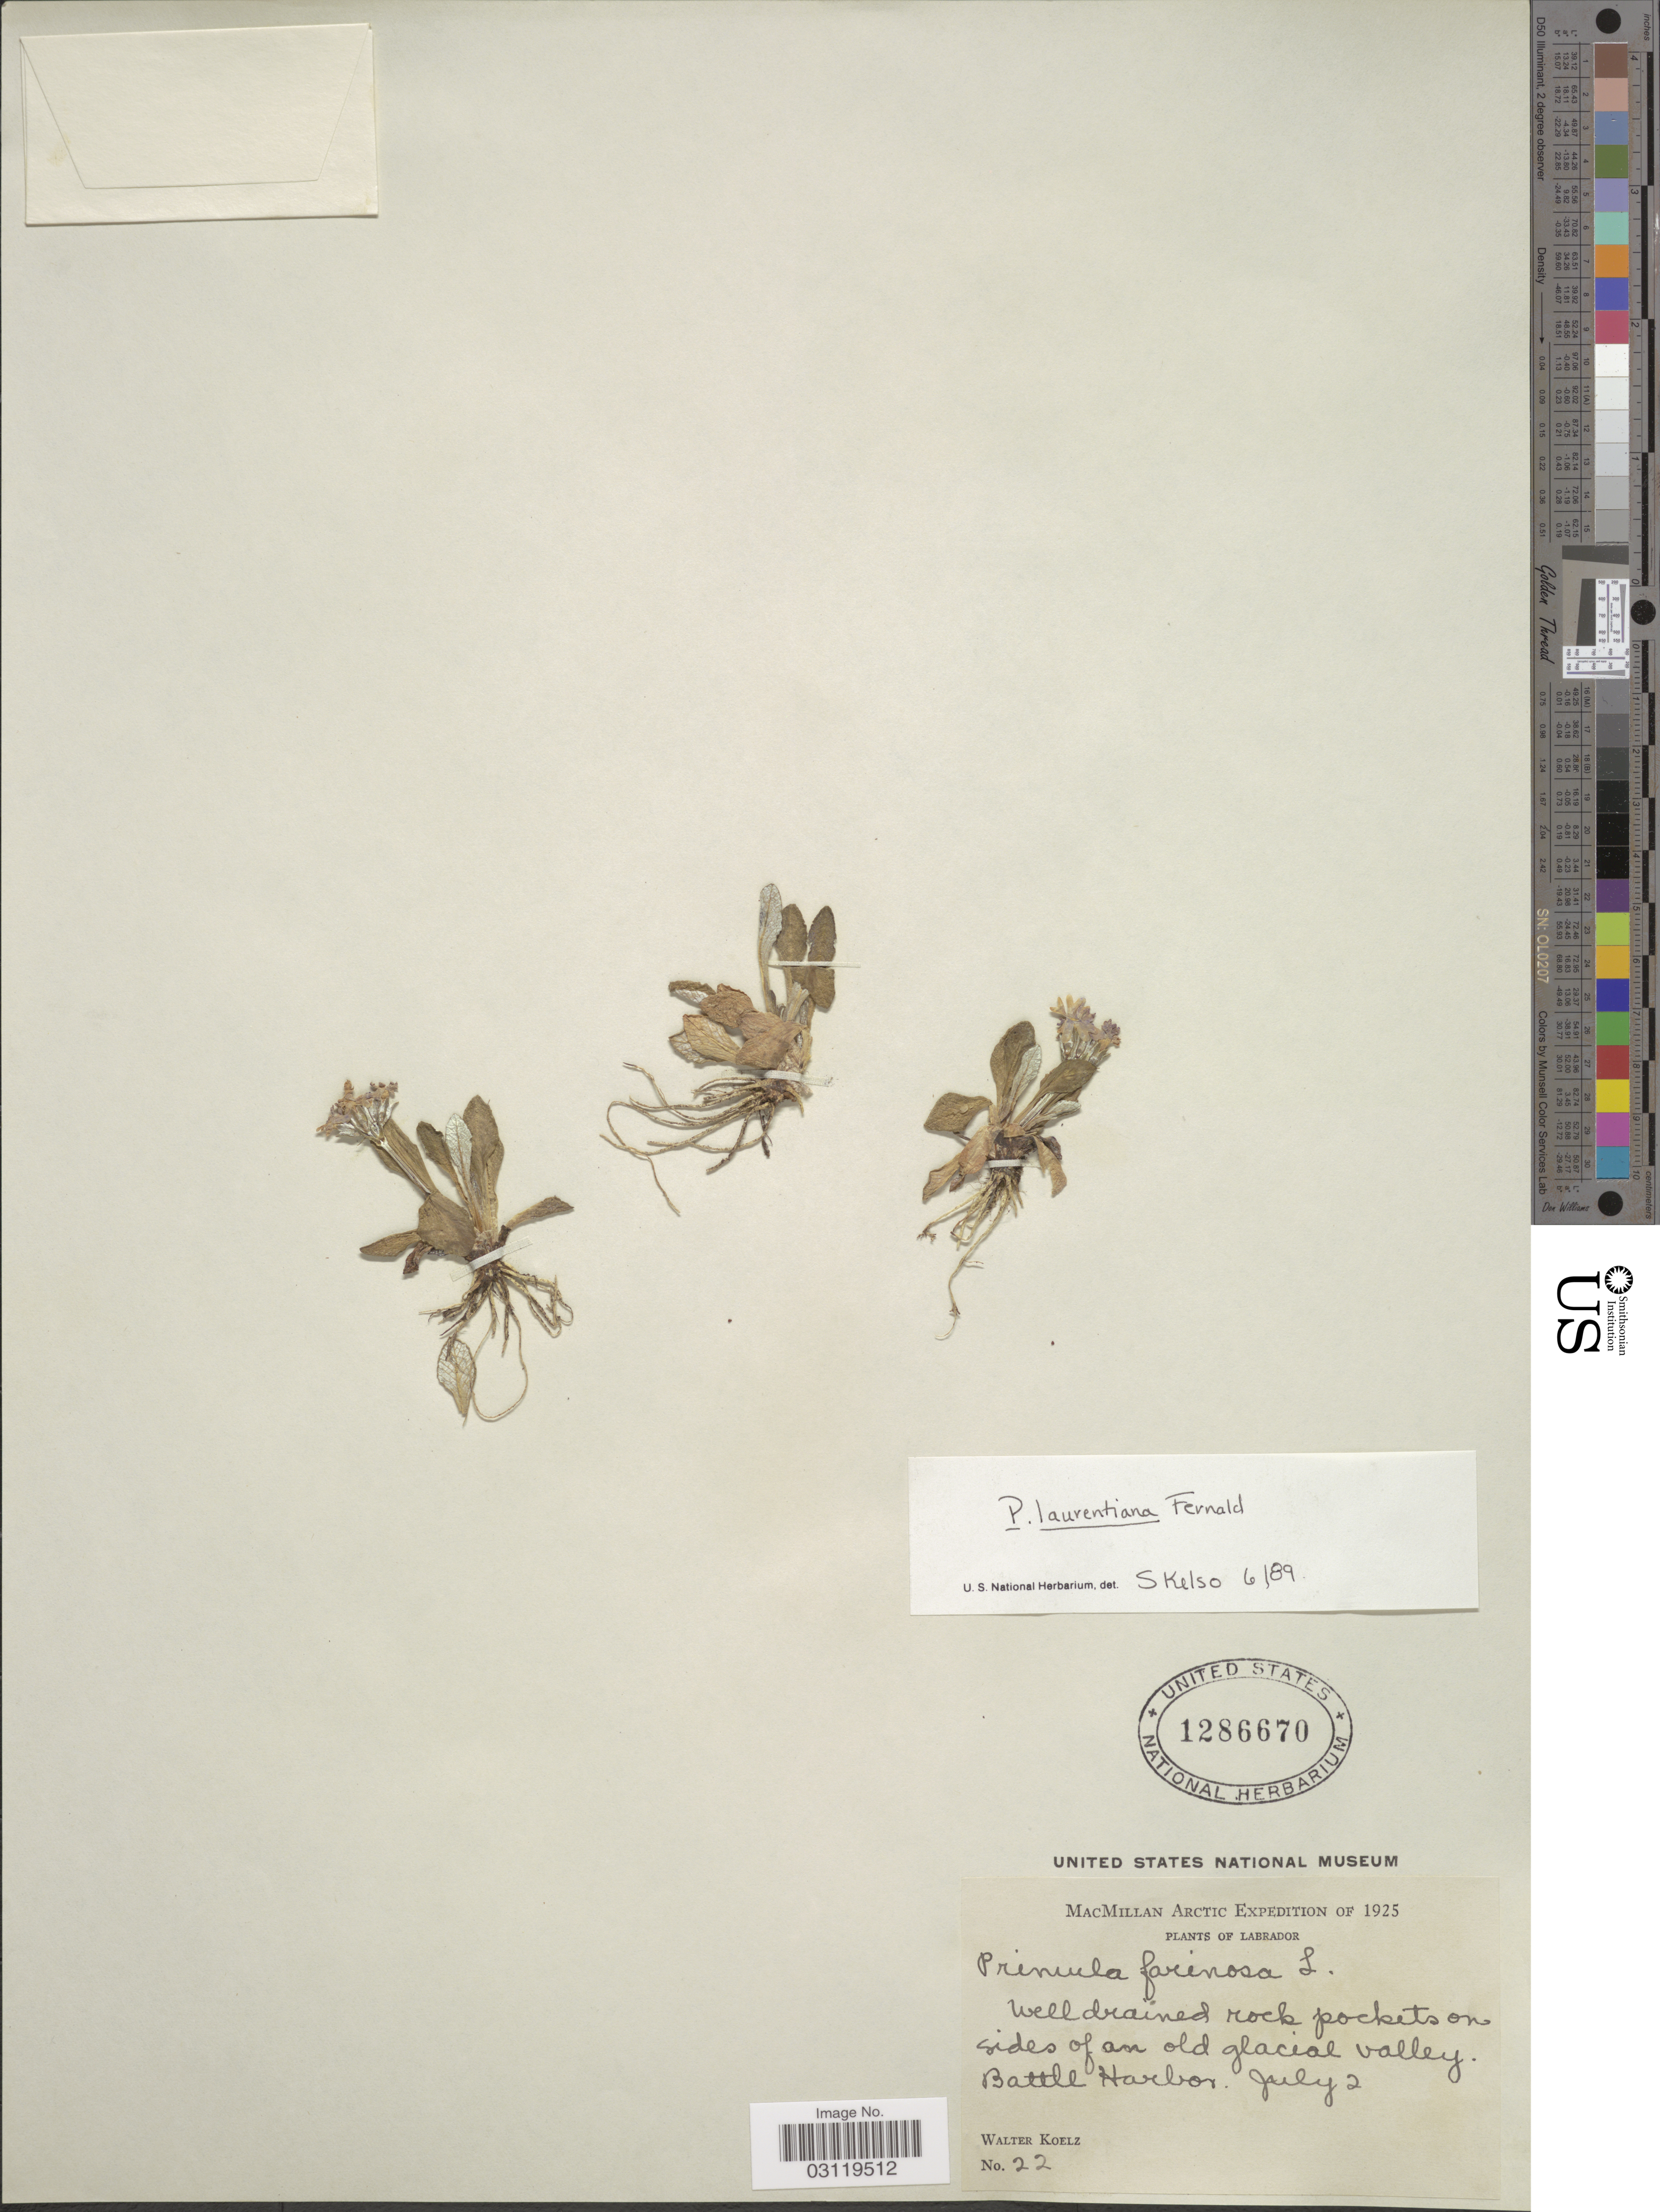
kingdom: Plantae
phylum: Tracheophyta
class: Magnoliopsida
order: Ericales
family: Primulaceae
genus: Primula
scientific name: Primula laurentiana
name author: Fernald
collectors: W. N. Koelz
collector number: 22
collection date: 1925-07-02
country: Canada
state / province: Newfoundland and Labrador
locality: Labrador. Battle Harbor.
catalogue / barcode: US 1286670